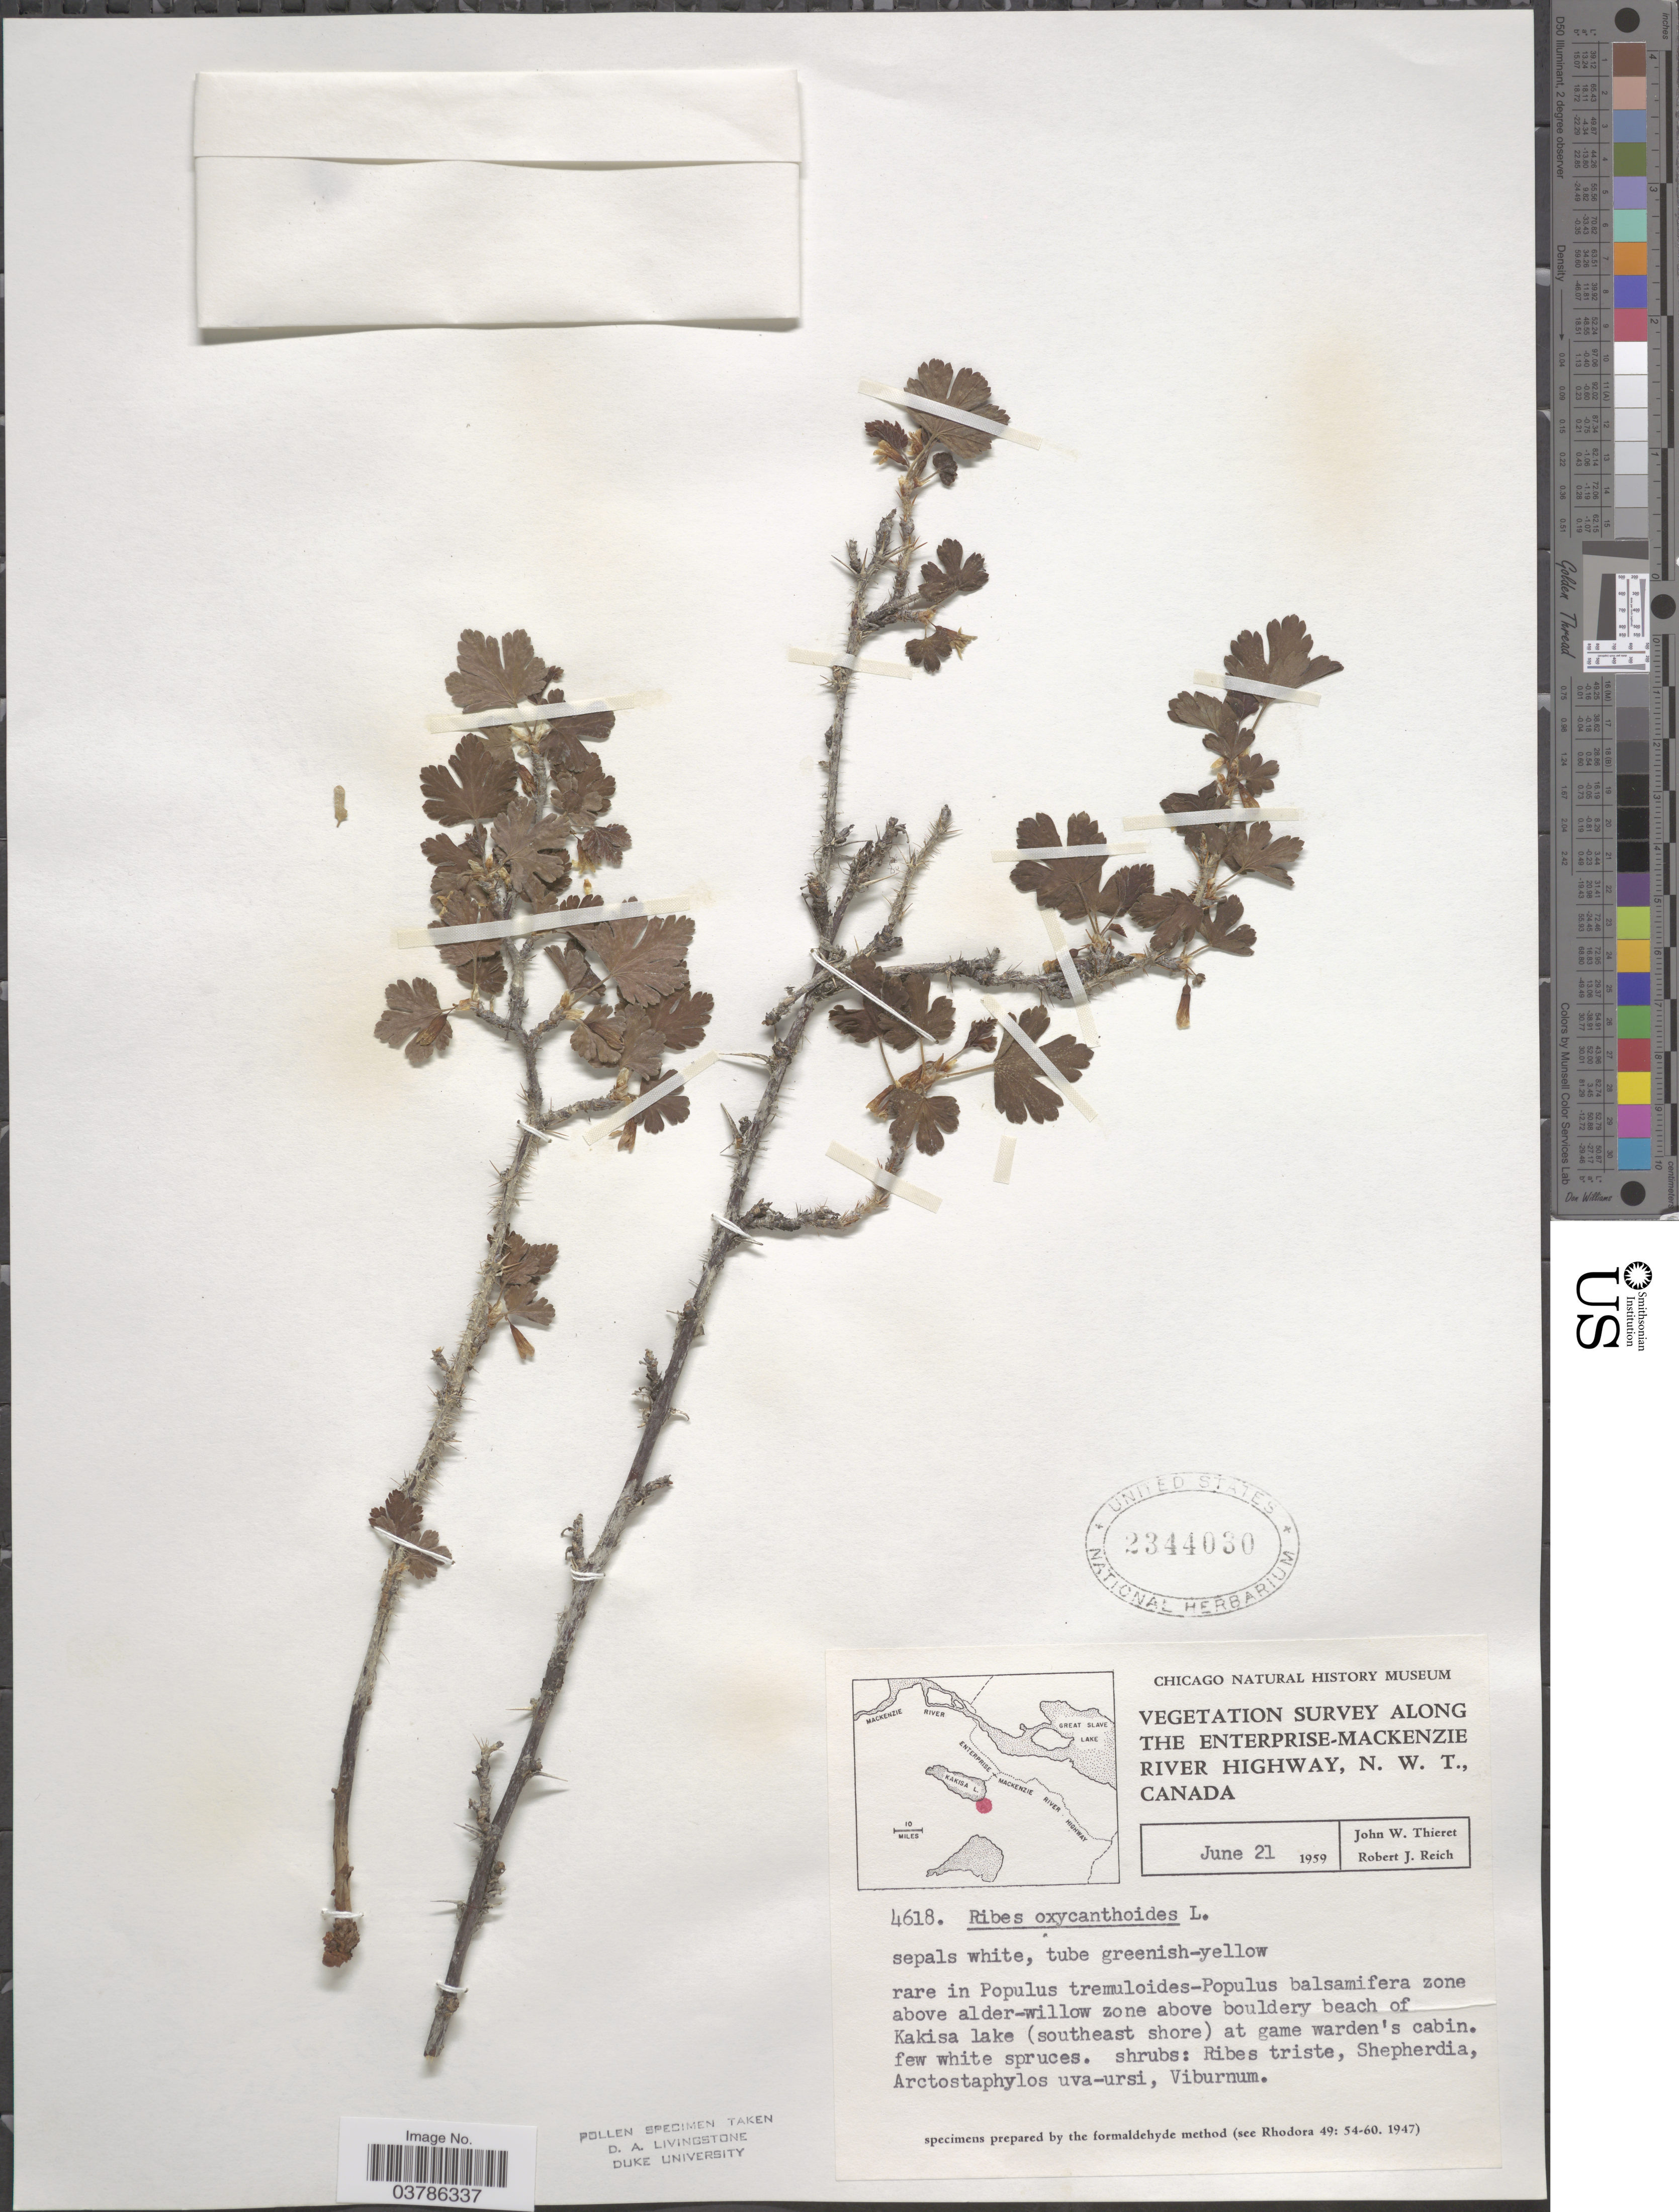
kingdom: Plantae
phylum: Tracheophyta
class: Magnoliopsida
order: Saxifragales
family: Grossulariaceae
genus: Ribes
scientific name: Ribes oxyacanthoides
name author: L.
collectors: J. W. Thieret & R. Reich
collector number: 4618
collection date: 1959-06-21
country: Canada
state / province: Northwest Territories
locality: Along the Enterprise-Mackenzie River Highway. Populus balsamifera zone above alder-willow zone above bouldery beach of Kakisa lake ( southeast shore) at game warden's cabin.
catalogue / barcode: US 2344030